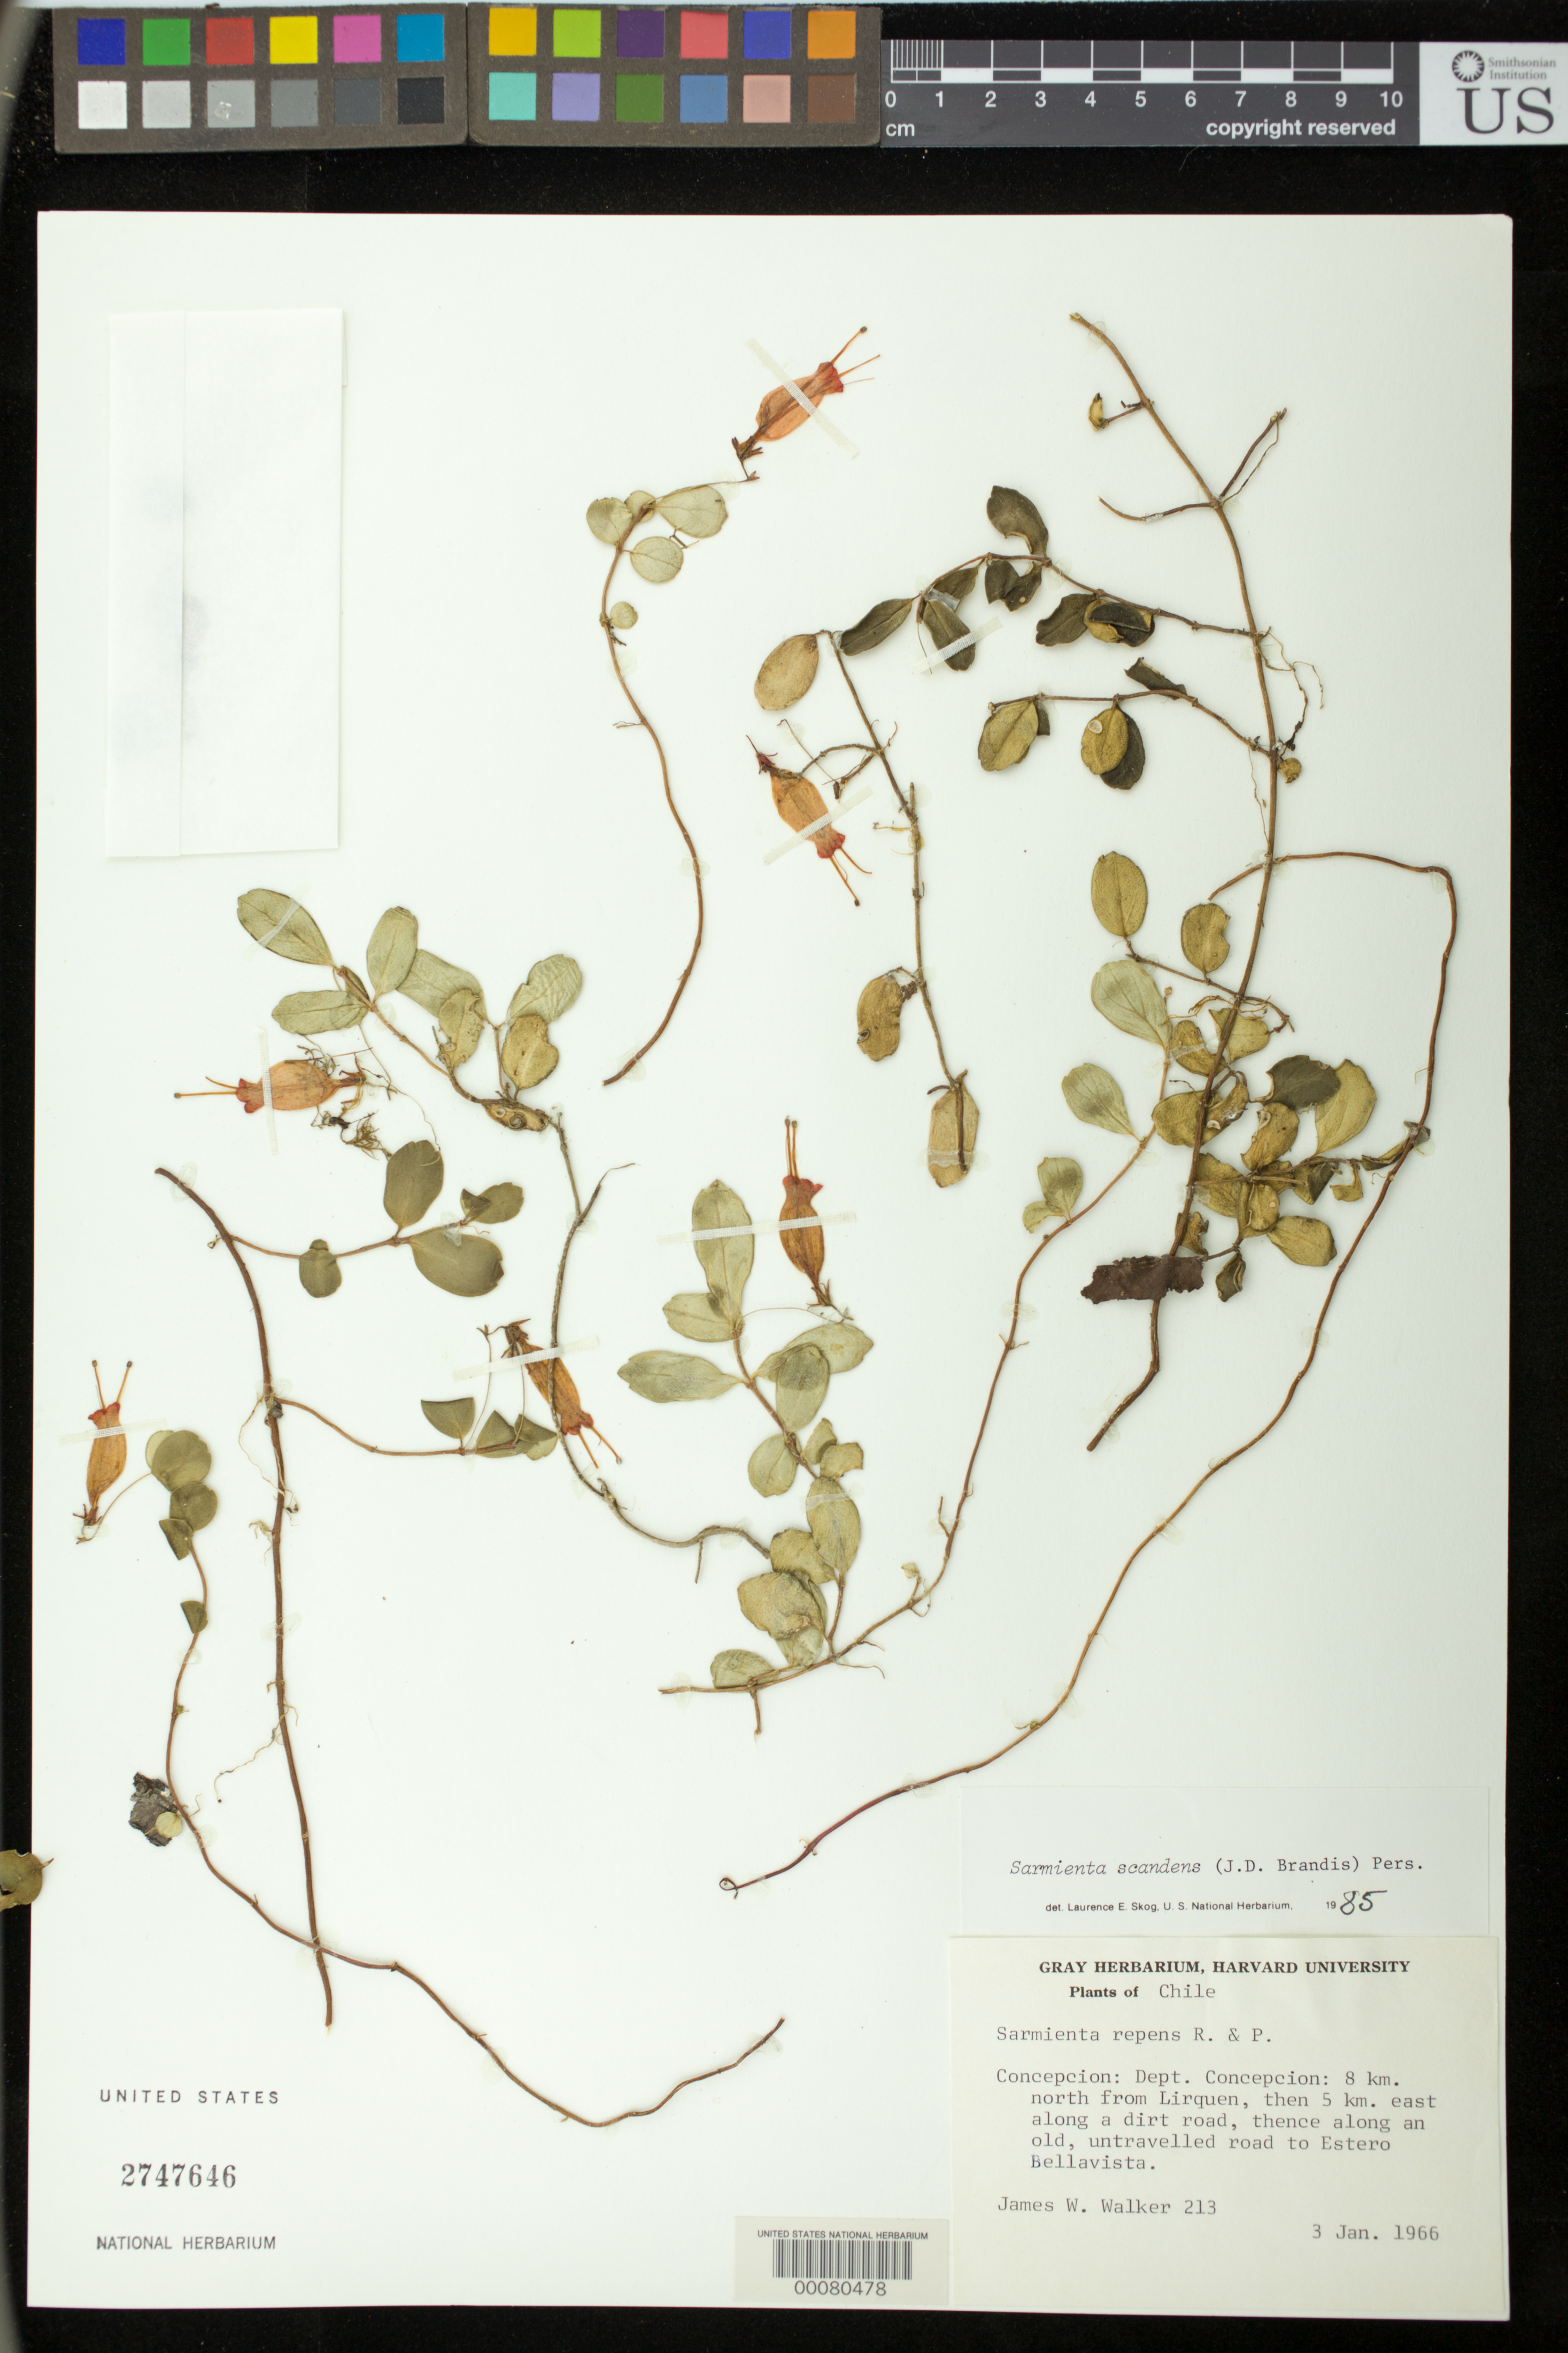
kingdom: Plantae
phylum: Tracheophyta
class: Magnoliopsida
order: Lamiales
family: Gesneriaceae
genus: Sarmienta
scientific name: Sarmienta scandens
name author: (J.D. Brandis) Pers.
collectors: J. W. Walker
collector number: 213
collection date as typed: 03 Jan 1966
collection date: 1966-01-03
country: Chile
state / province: Bio-Bío (VIII)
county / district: Concepción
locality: Concepcion, 8 km N from Lirquen, then 5 km E along a dirt road, thence along an old, untravelled road ToEstero Bellavista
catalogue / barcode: US 2747646